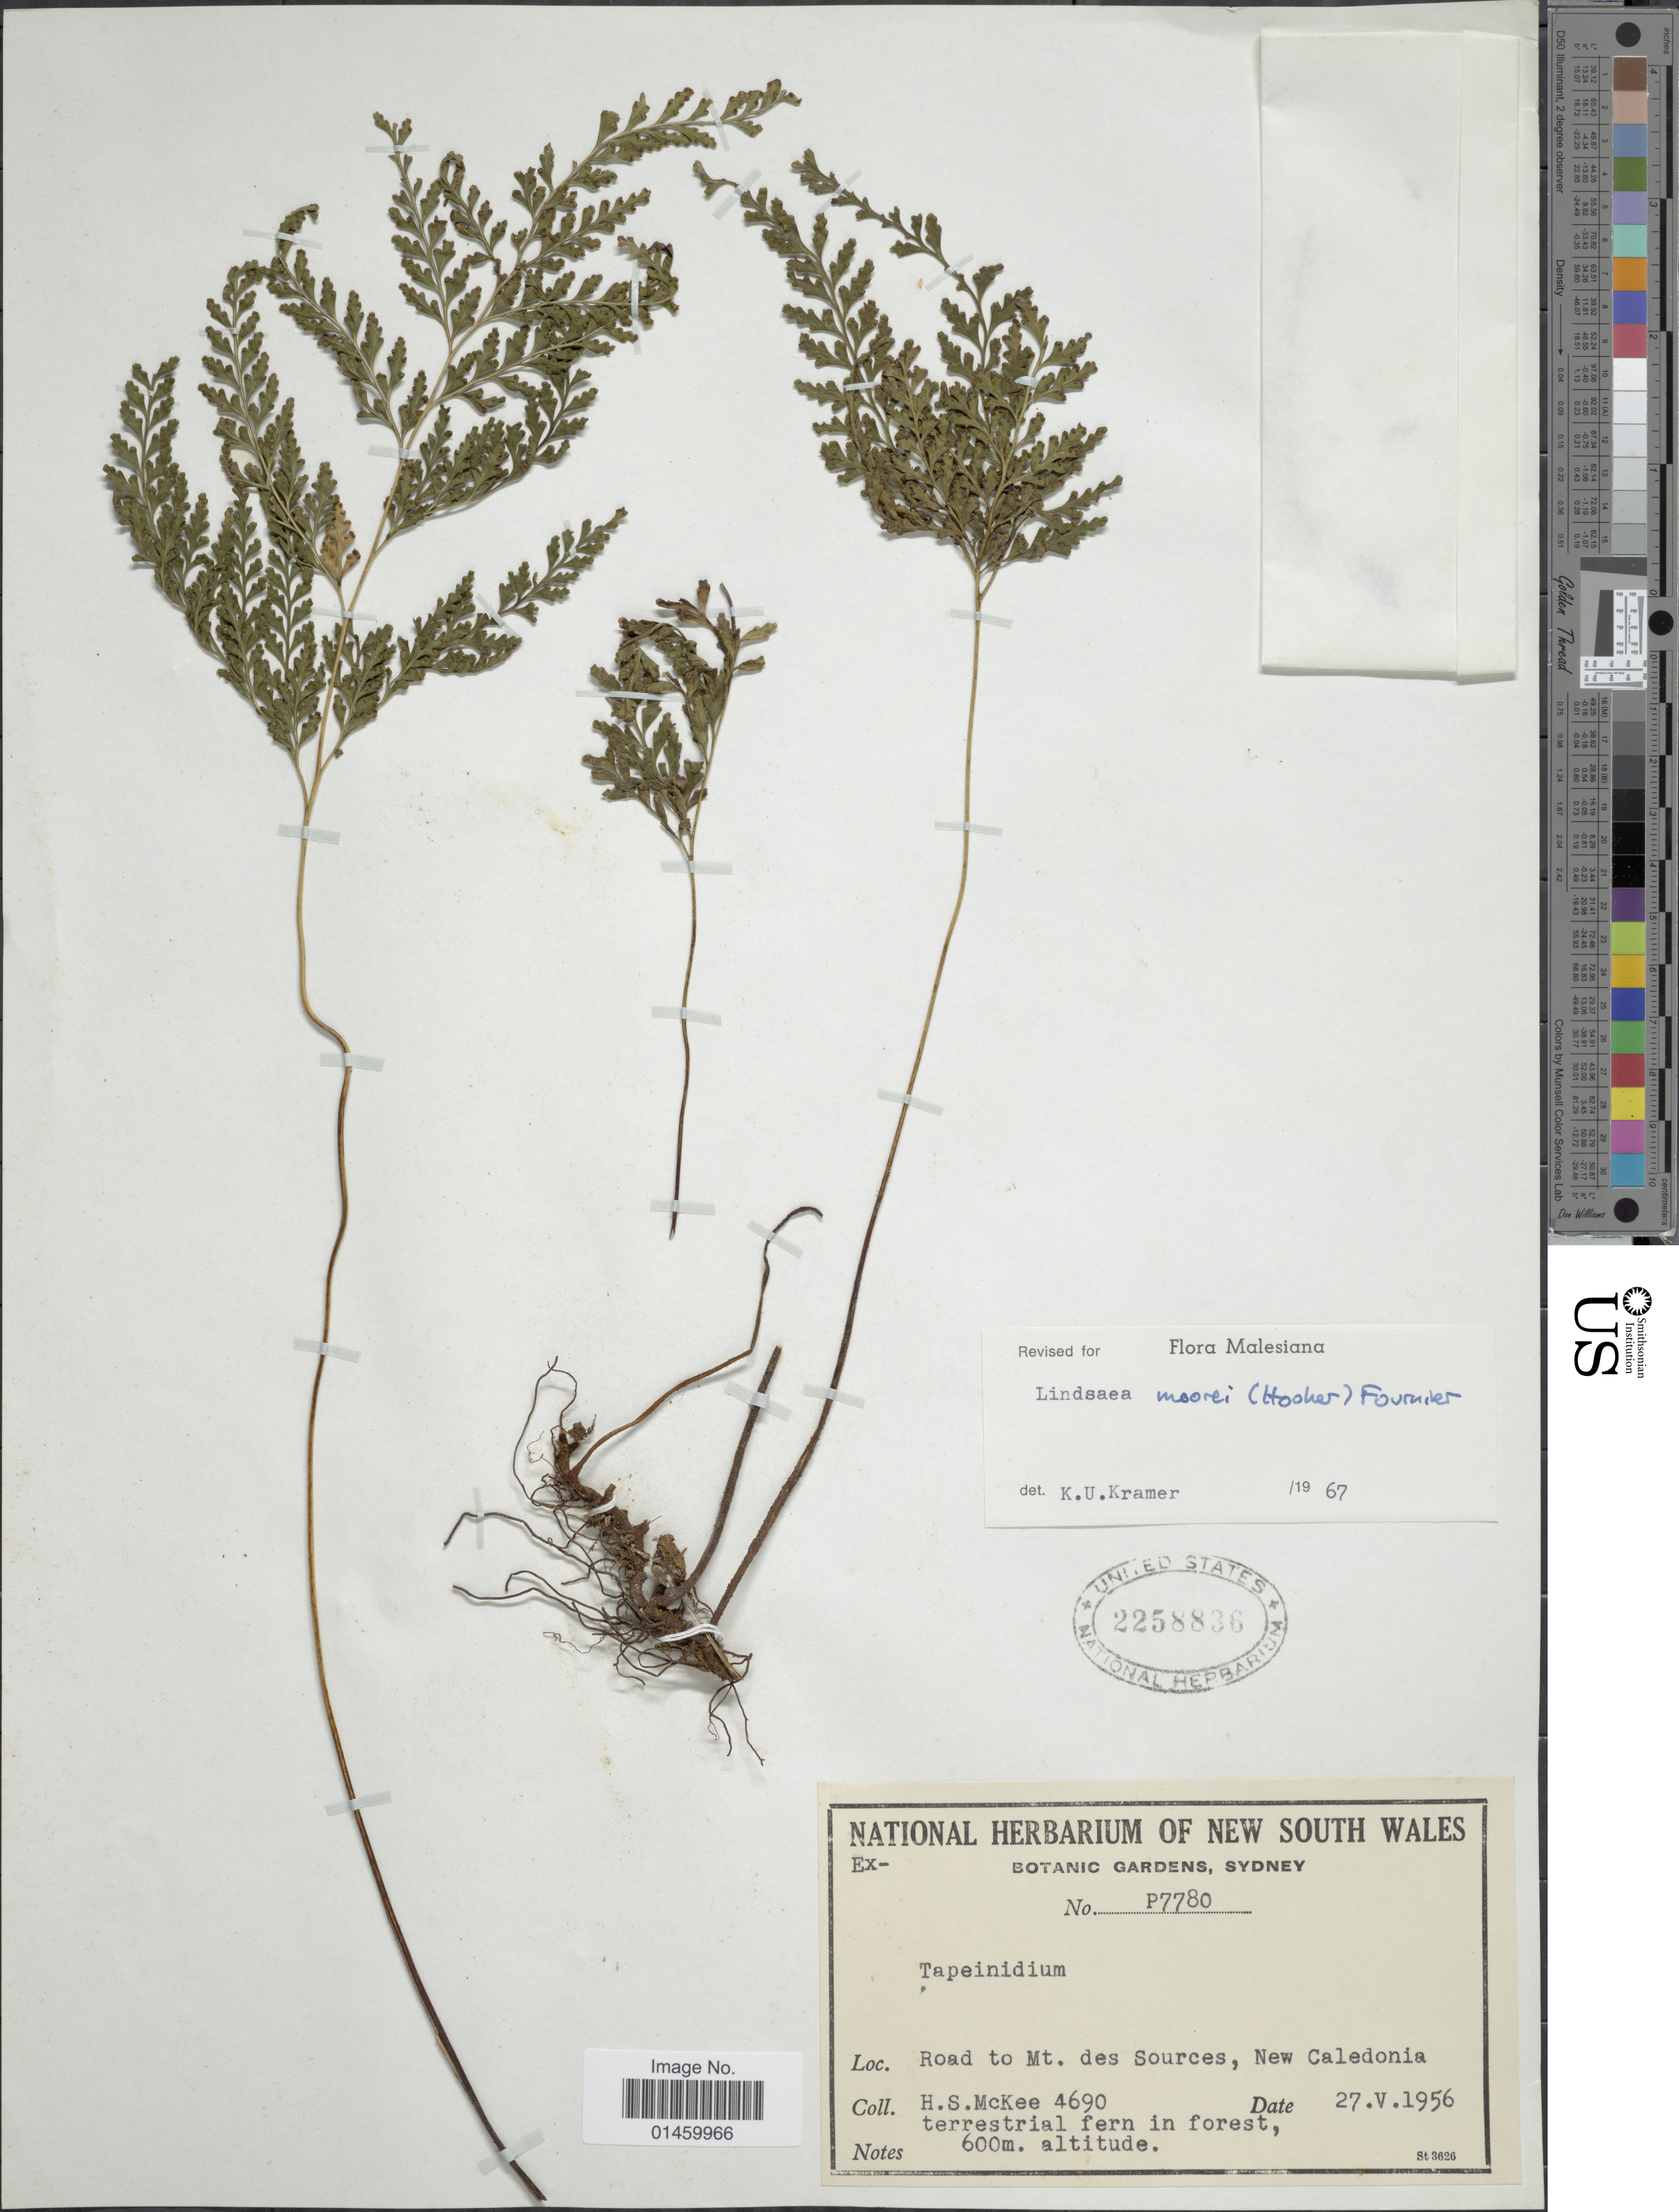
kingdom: Plantae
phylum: Tracheophyta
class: Polypodiopsida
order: Polypodiales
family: Lindsaeaceae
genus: Lindsaea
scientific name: Lindsaea moorei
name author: (Hook.) E. Fourn.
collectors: H. S. McKee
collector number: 4690?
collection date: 1956-05-27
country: New Caledonia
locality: Road to Mt. des Sources.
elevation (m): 600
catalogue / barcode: US 2258836